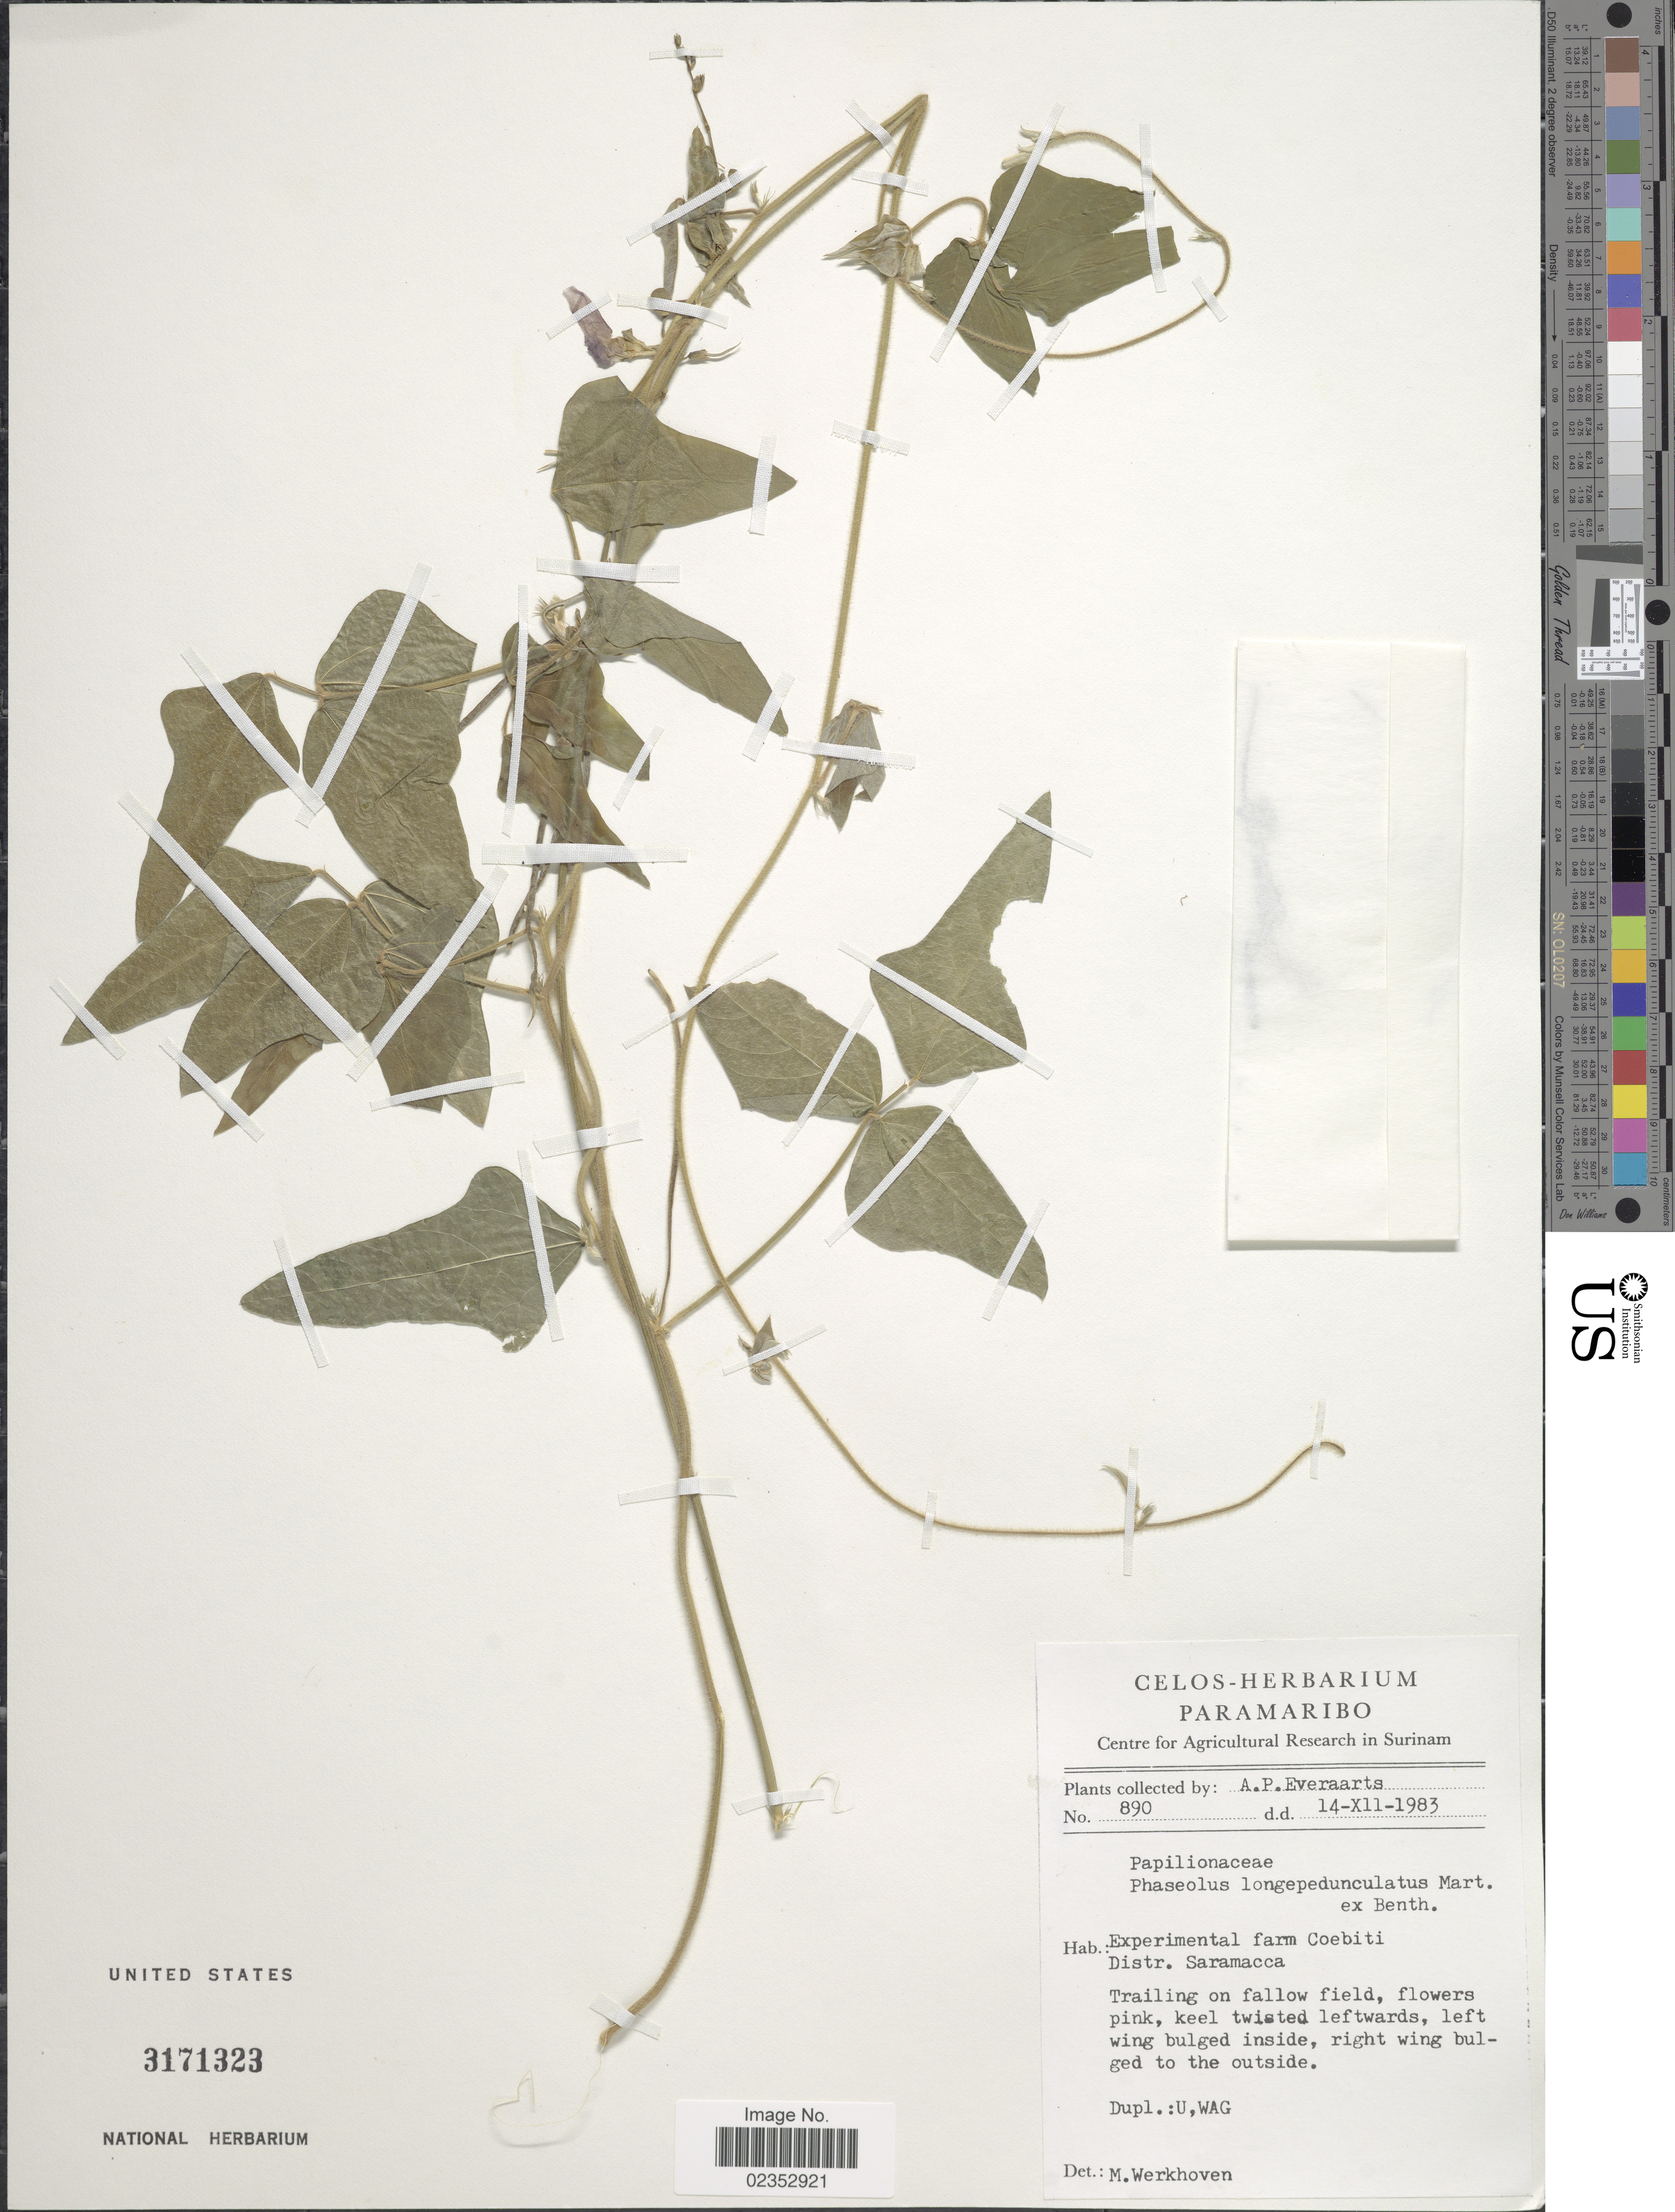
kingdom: Plantae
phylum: Tracheophyta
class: Magnoliopsida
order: Fabales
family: Fabaceae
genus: Macroptilium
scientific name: Macroptilium gracile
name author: (Poepp. ex Benth.) Urb.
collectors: A. Everaarts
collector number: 890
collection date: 1983-12-14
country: Suriname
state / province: Saramacca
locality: Experimental farm Coebiti Distr. Saramacca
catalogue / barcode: US 3171323